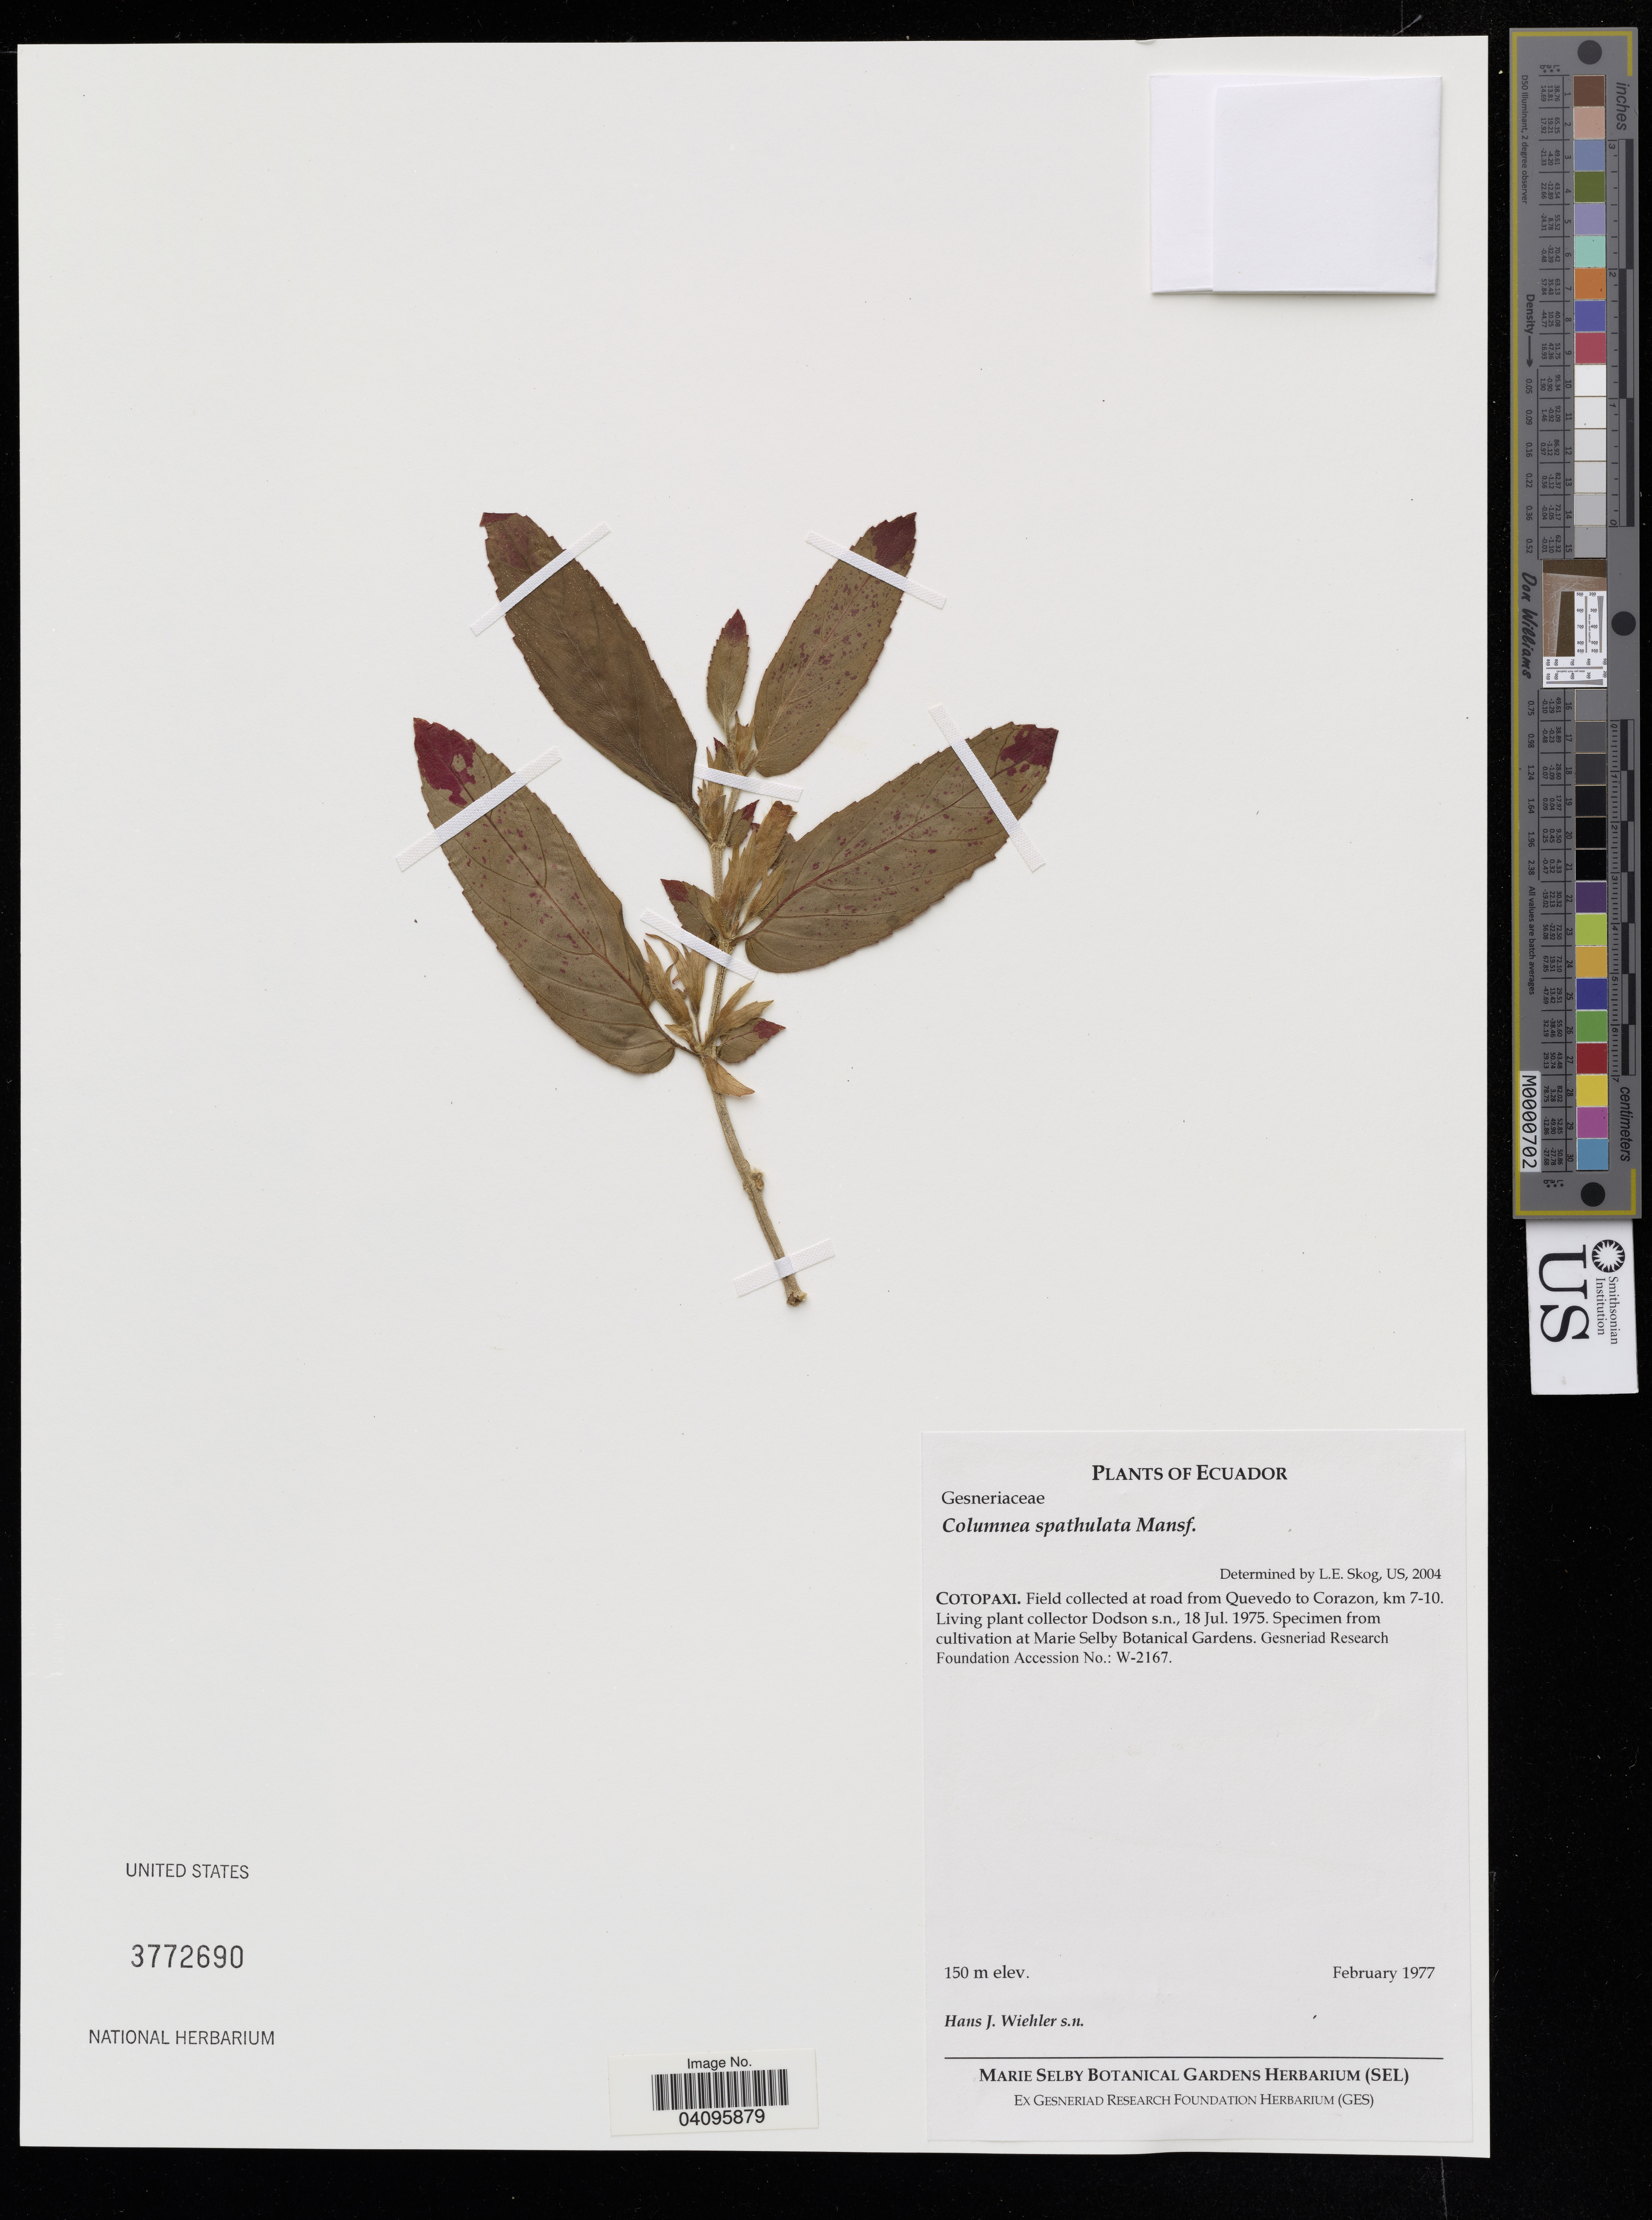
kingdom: Plantae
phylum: Tracheophyta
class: Magnoliopsida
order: Lamiales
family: Gesneriaceae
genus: Columnea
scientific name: Columnea spathulata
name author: Mansf.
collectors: -- Dodson & H. J. Wiehler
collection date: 1975-07-18/1977-02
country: Ecuador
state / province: Cotopaxi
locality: At road from Quevedo to Corazon, km 7-10. Specimen from cultivation at Marie Selby Botanical Gardens. Gesneriad Research Foundation, Accession No.: W-2167.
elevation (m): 150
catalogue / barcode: US 3772690